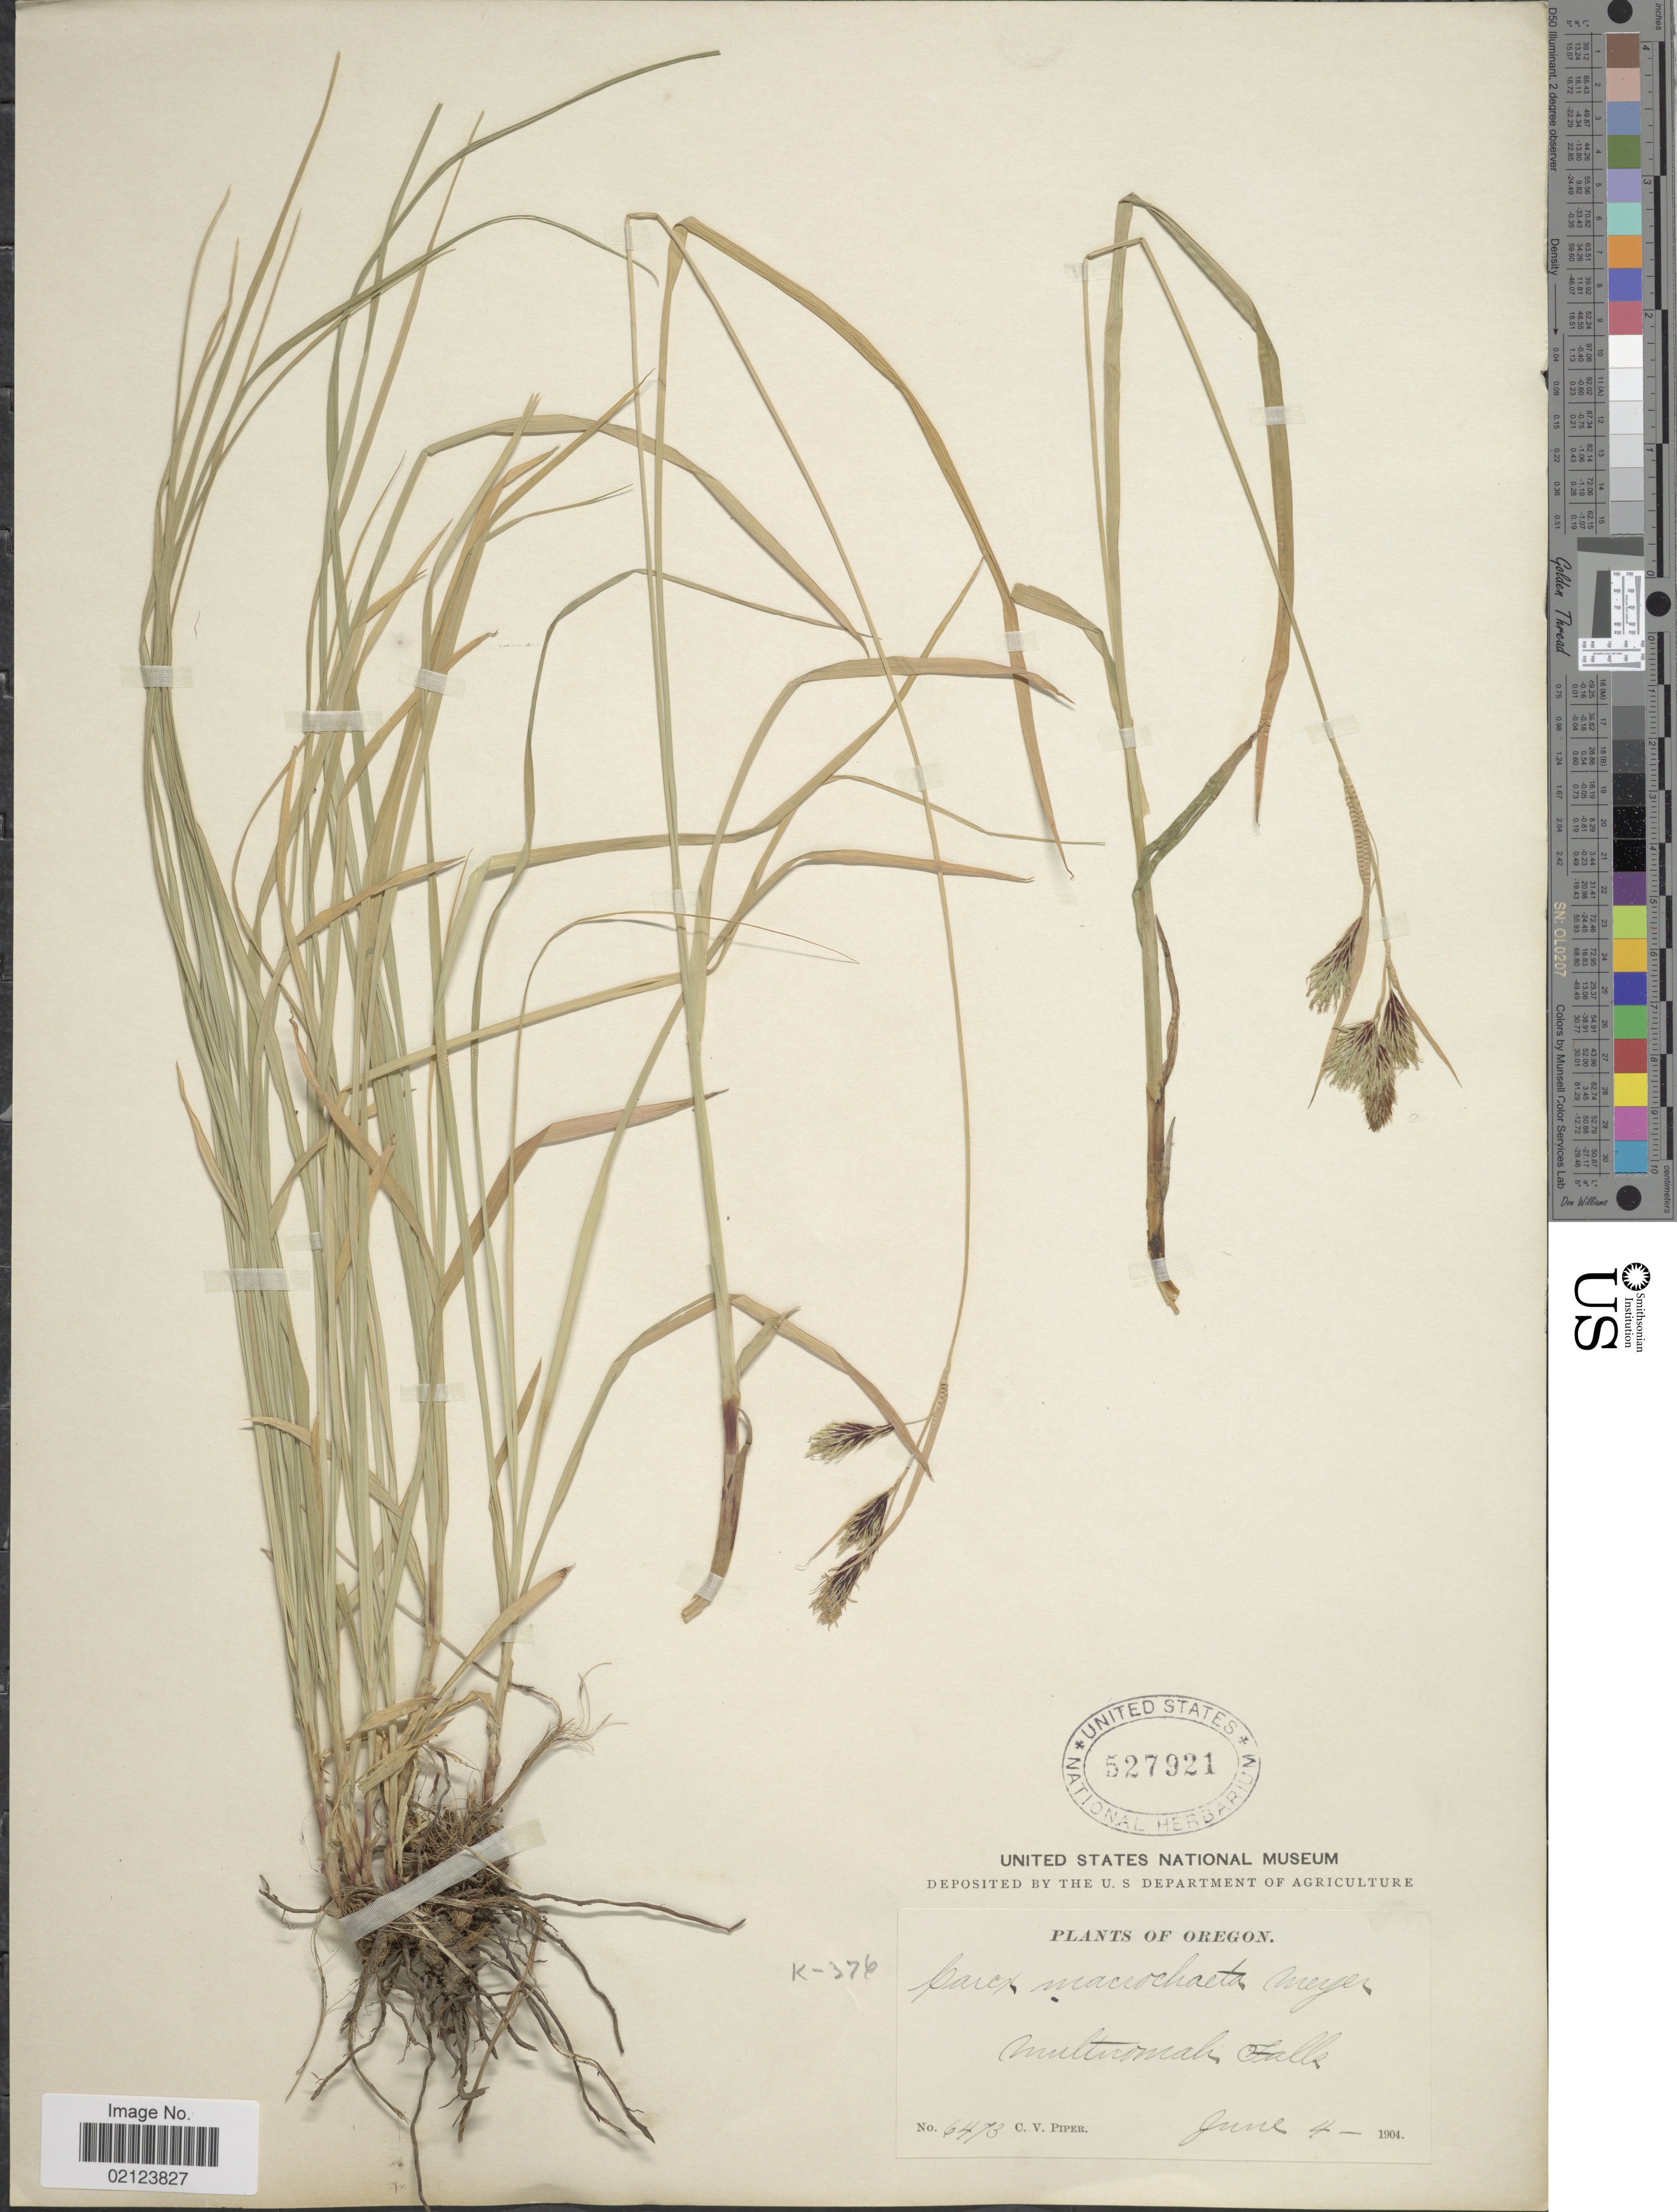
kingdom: Plantae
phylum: Tracheophyta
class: Liliopsida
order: Poales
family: Cyperaceae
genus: Carex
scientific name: Carex macrochaeta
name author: C.A. Mey.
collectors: C. V. Piper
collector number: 6473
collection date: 1904-06-04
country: United States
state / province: Oregon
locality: Multnomah Falls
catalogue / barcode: US 527921